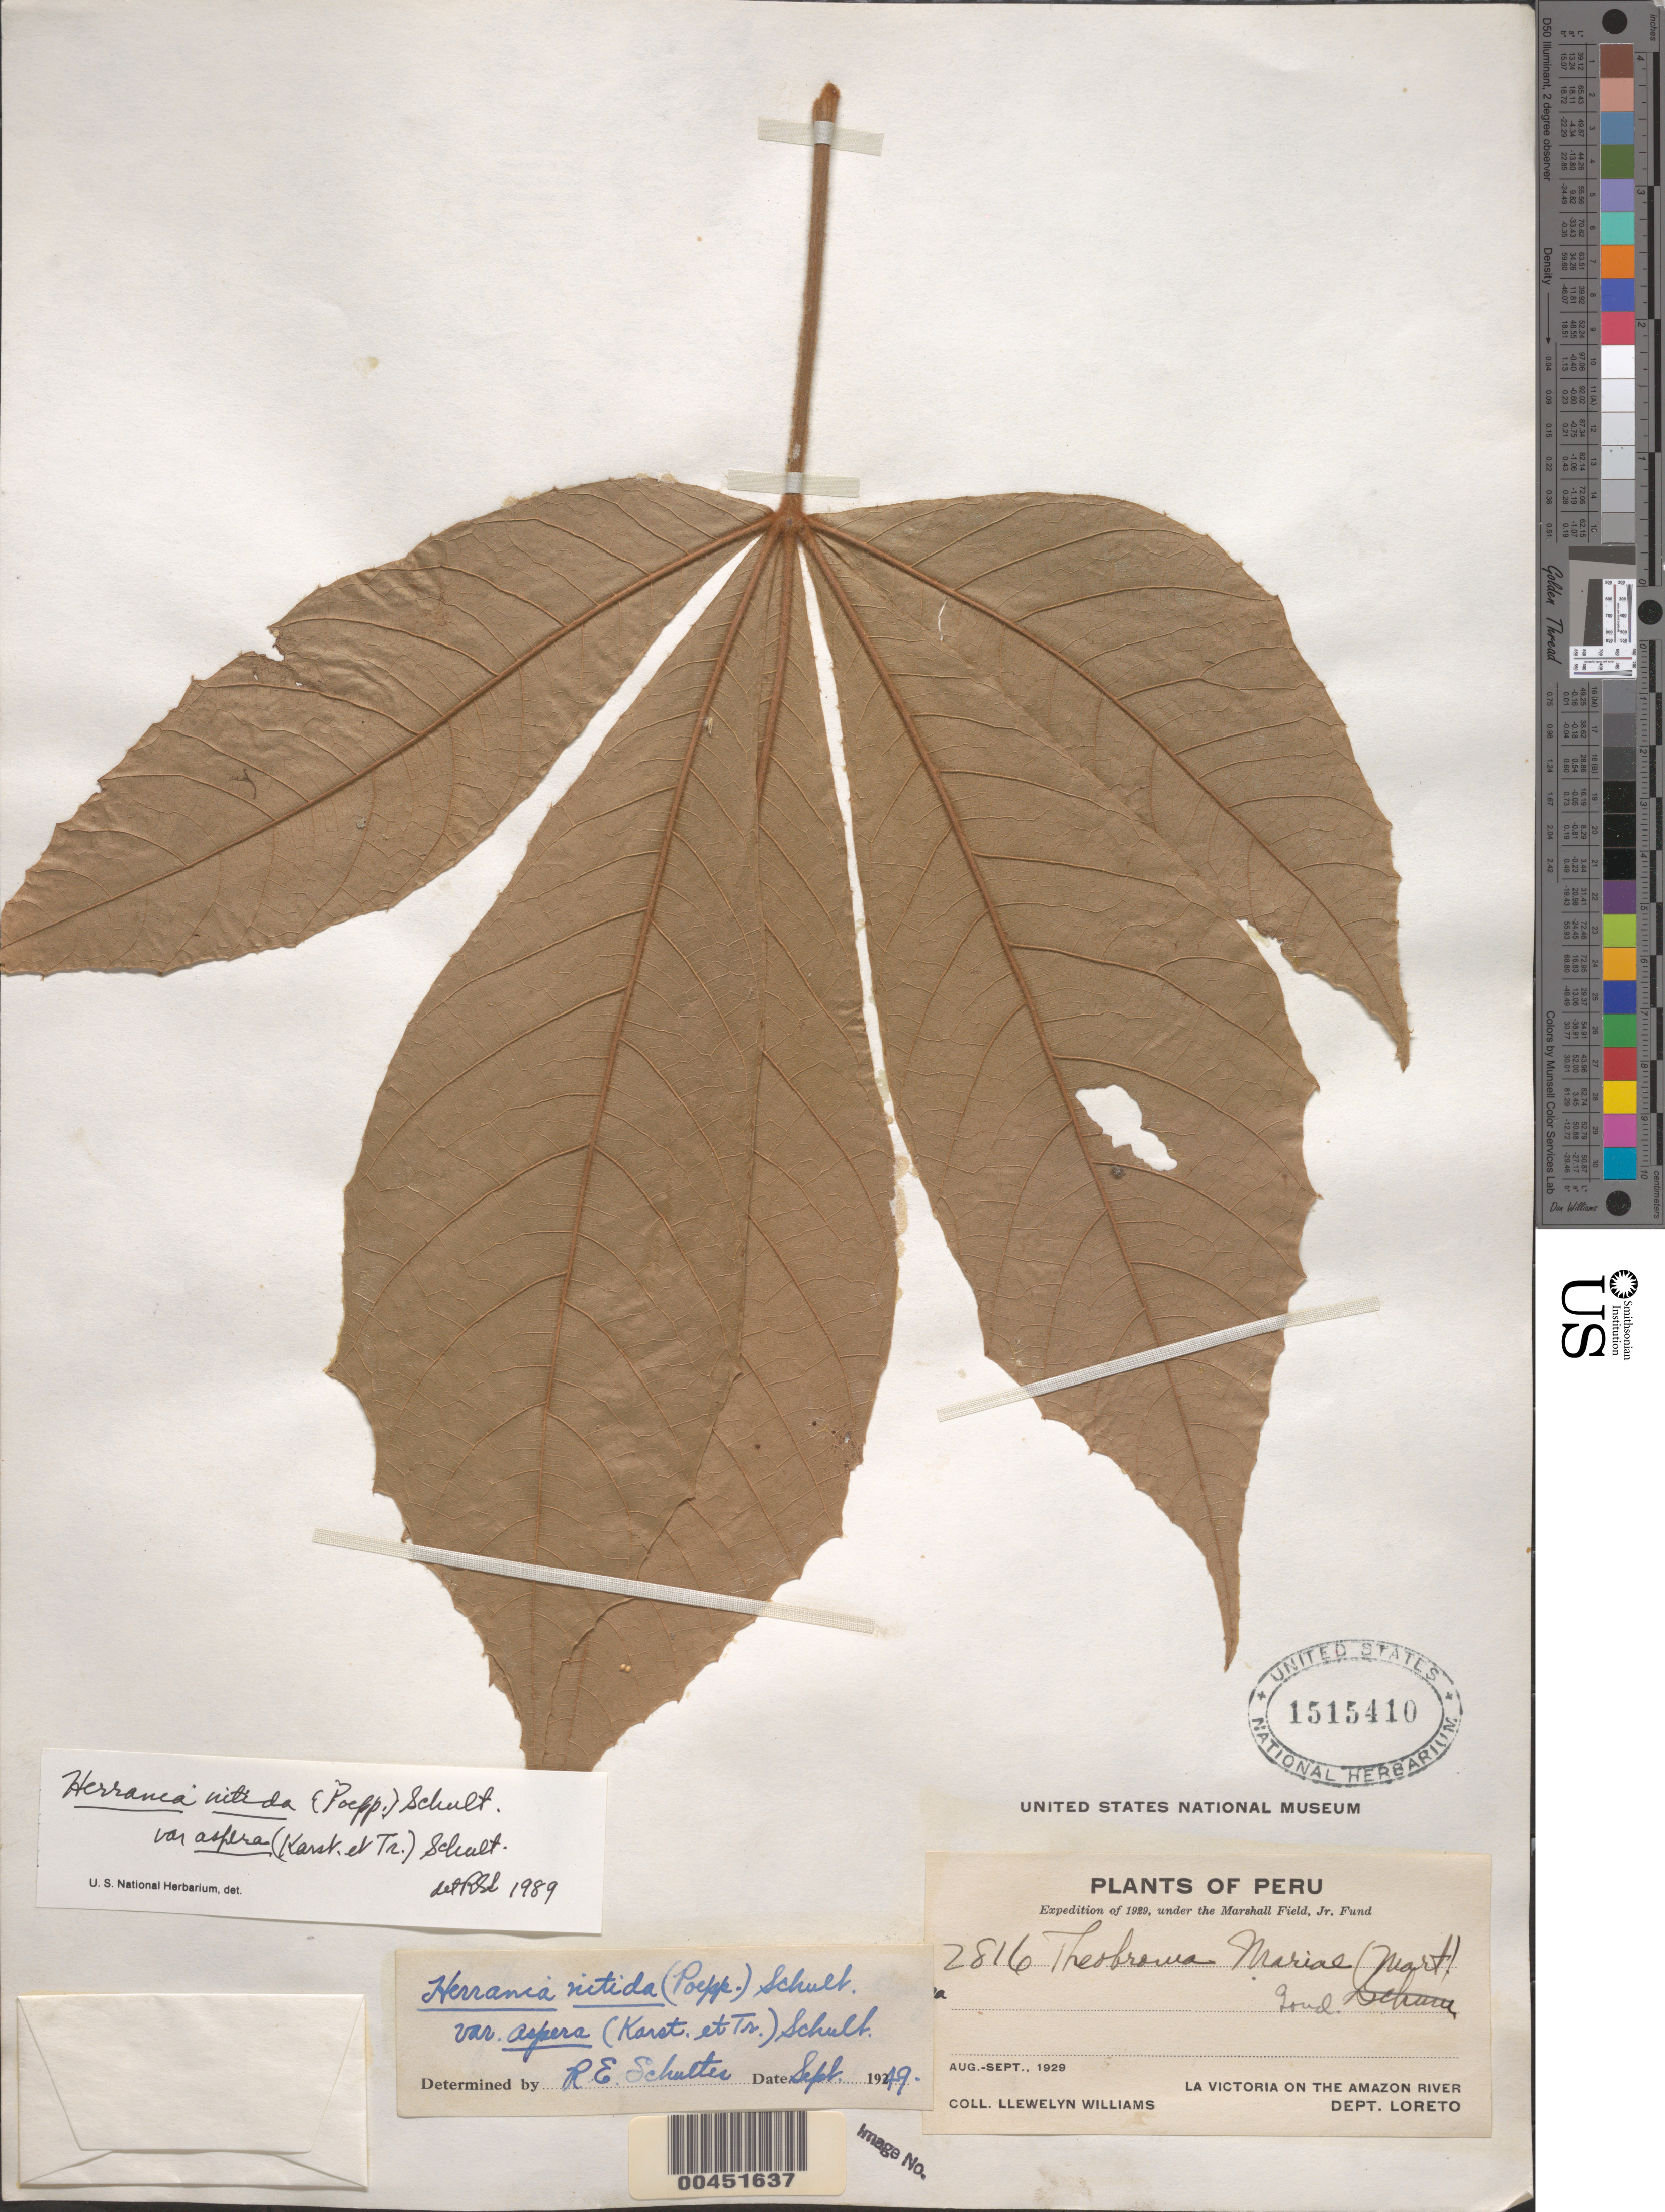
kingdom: Plantae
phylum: Tracheophyta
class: Magnoliopsida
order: Malvales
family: Malvaceae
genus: Herrania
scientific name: Herrania nitida var. aspera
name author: (H. Karst. & Triana) R.E. Schult.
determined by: Schultes, R. E.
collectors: Ll. Williams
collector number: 2816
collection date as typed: Aug 1929 to -- Sep 1929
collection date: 1929-08/1929-09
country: Peru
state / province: Loreto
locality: La Victoria on the Amazon river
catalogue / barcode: US 1515410